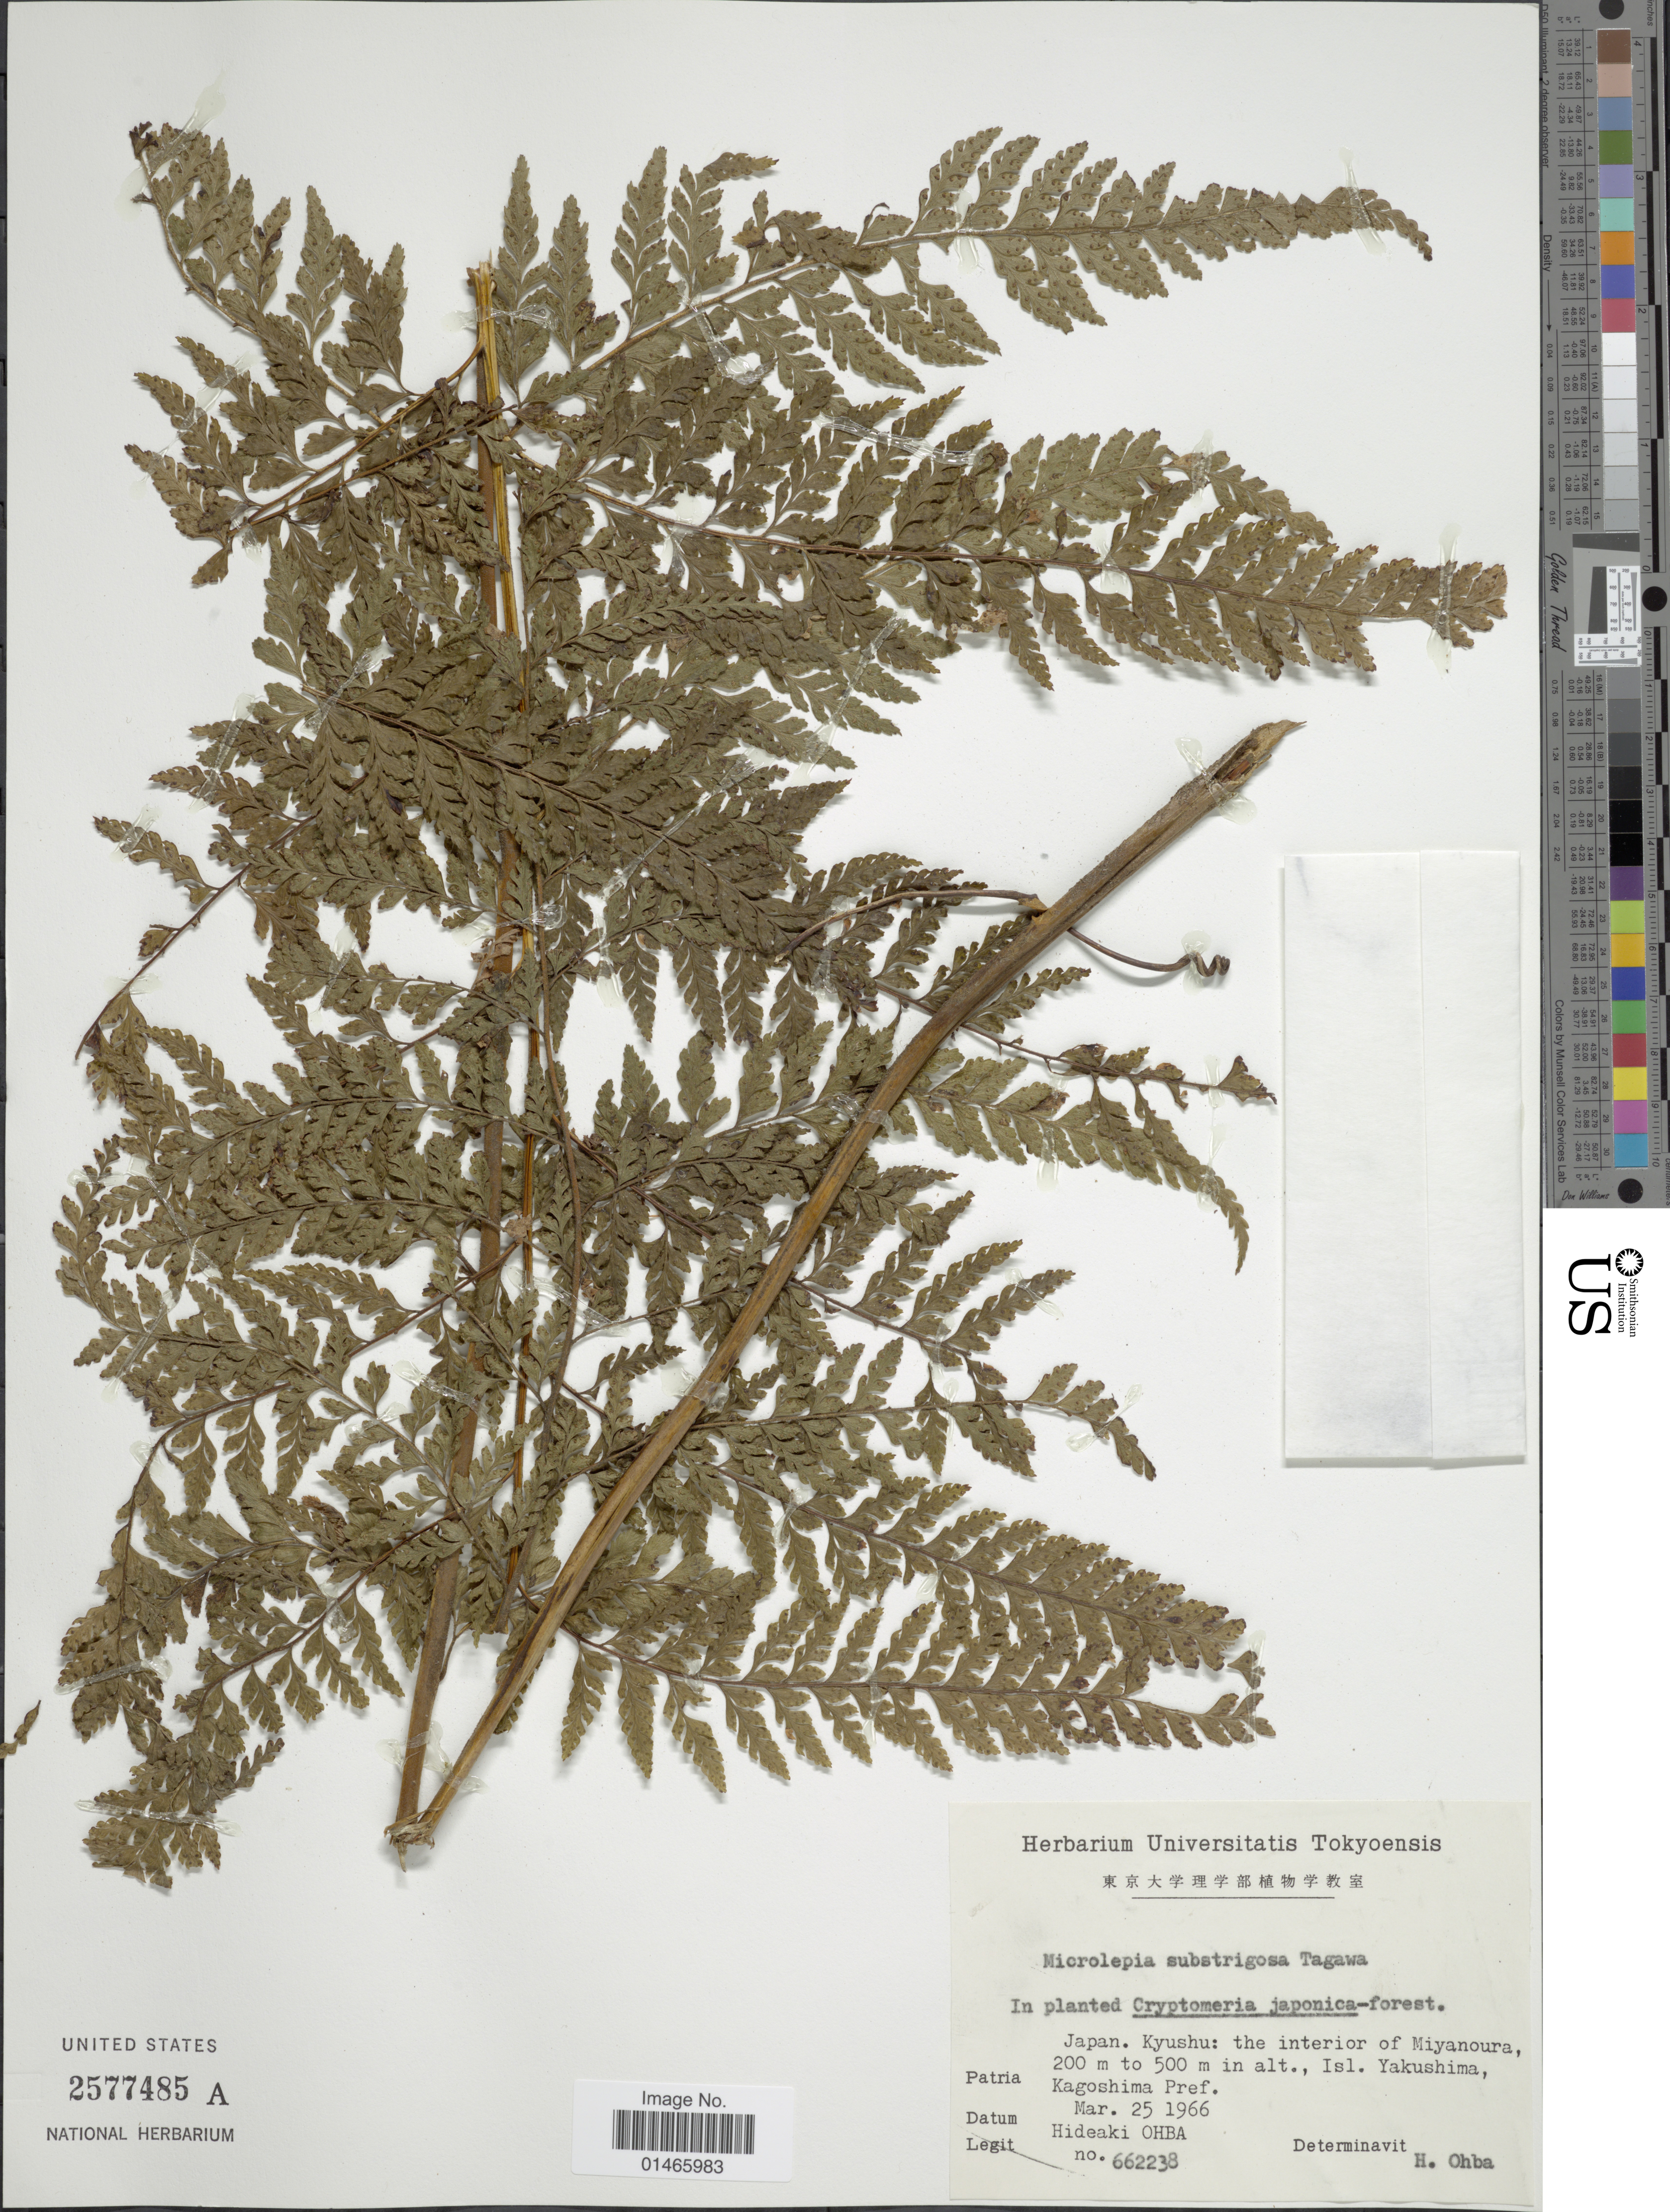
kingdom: Plantae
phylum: Tracheophyta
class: Polypodiopsida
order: Polypodiales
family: Dennstaedtiaceae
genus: Microlepia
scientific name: Microlepia substrigosa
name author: Tagawa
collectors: H. Ohba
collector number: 662238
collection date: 1966-03-25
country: Japan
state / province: Kagosima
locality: Kyushu: the interior of Miyanoura, Isl. Yakushima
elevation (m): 200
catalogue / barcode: US 2577485